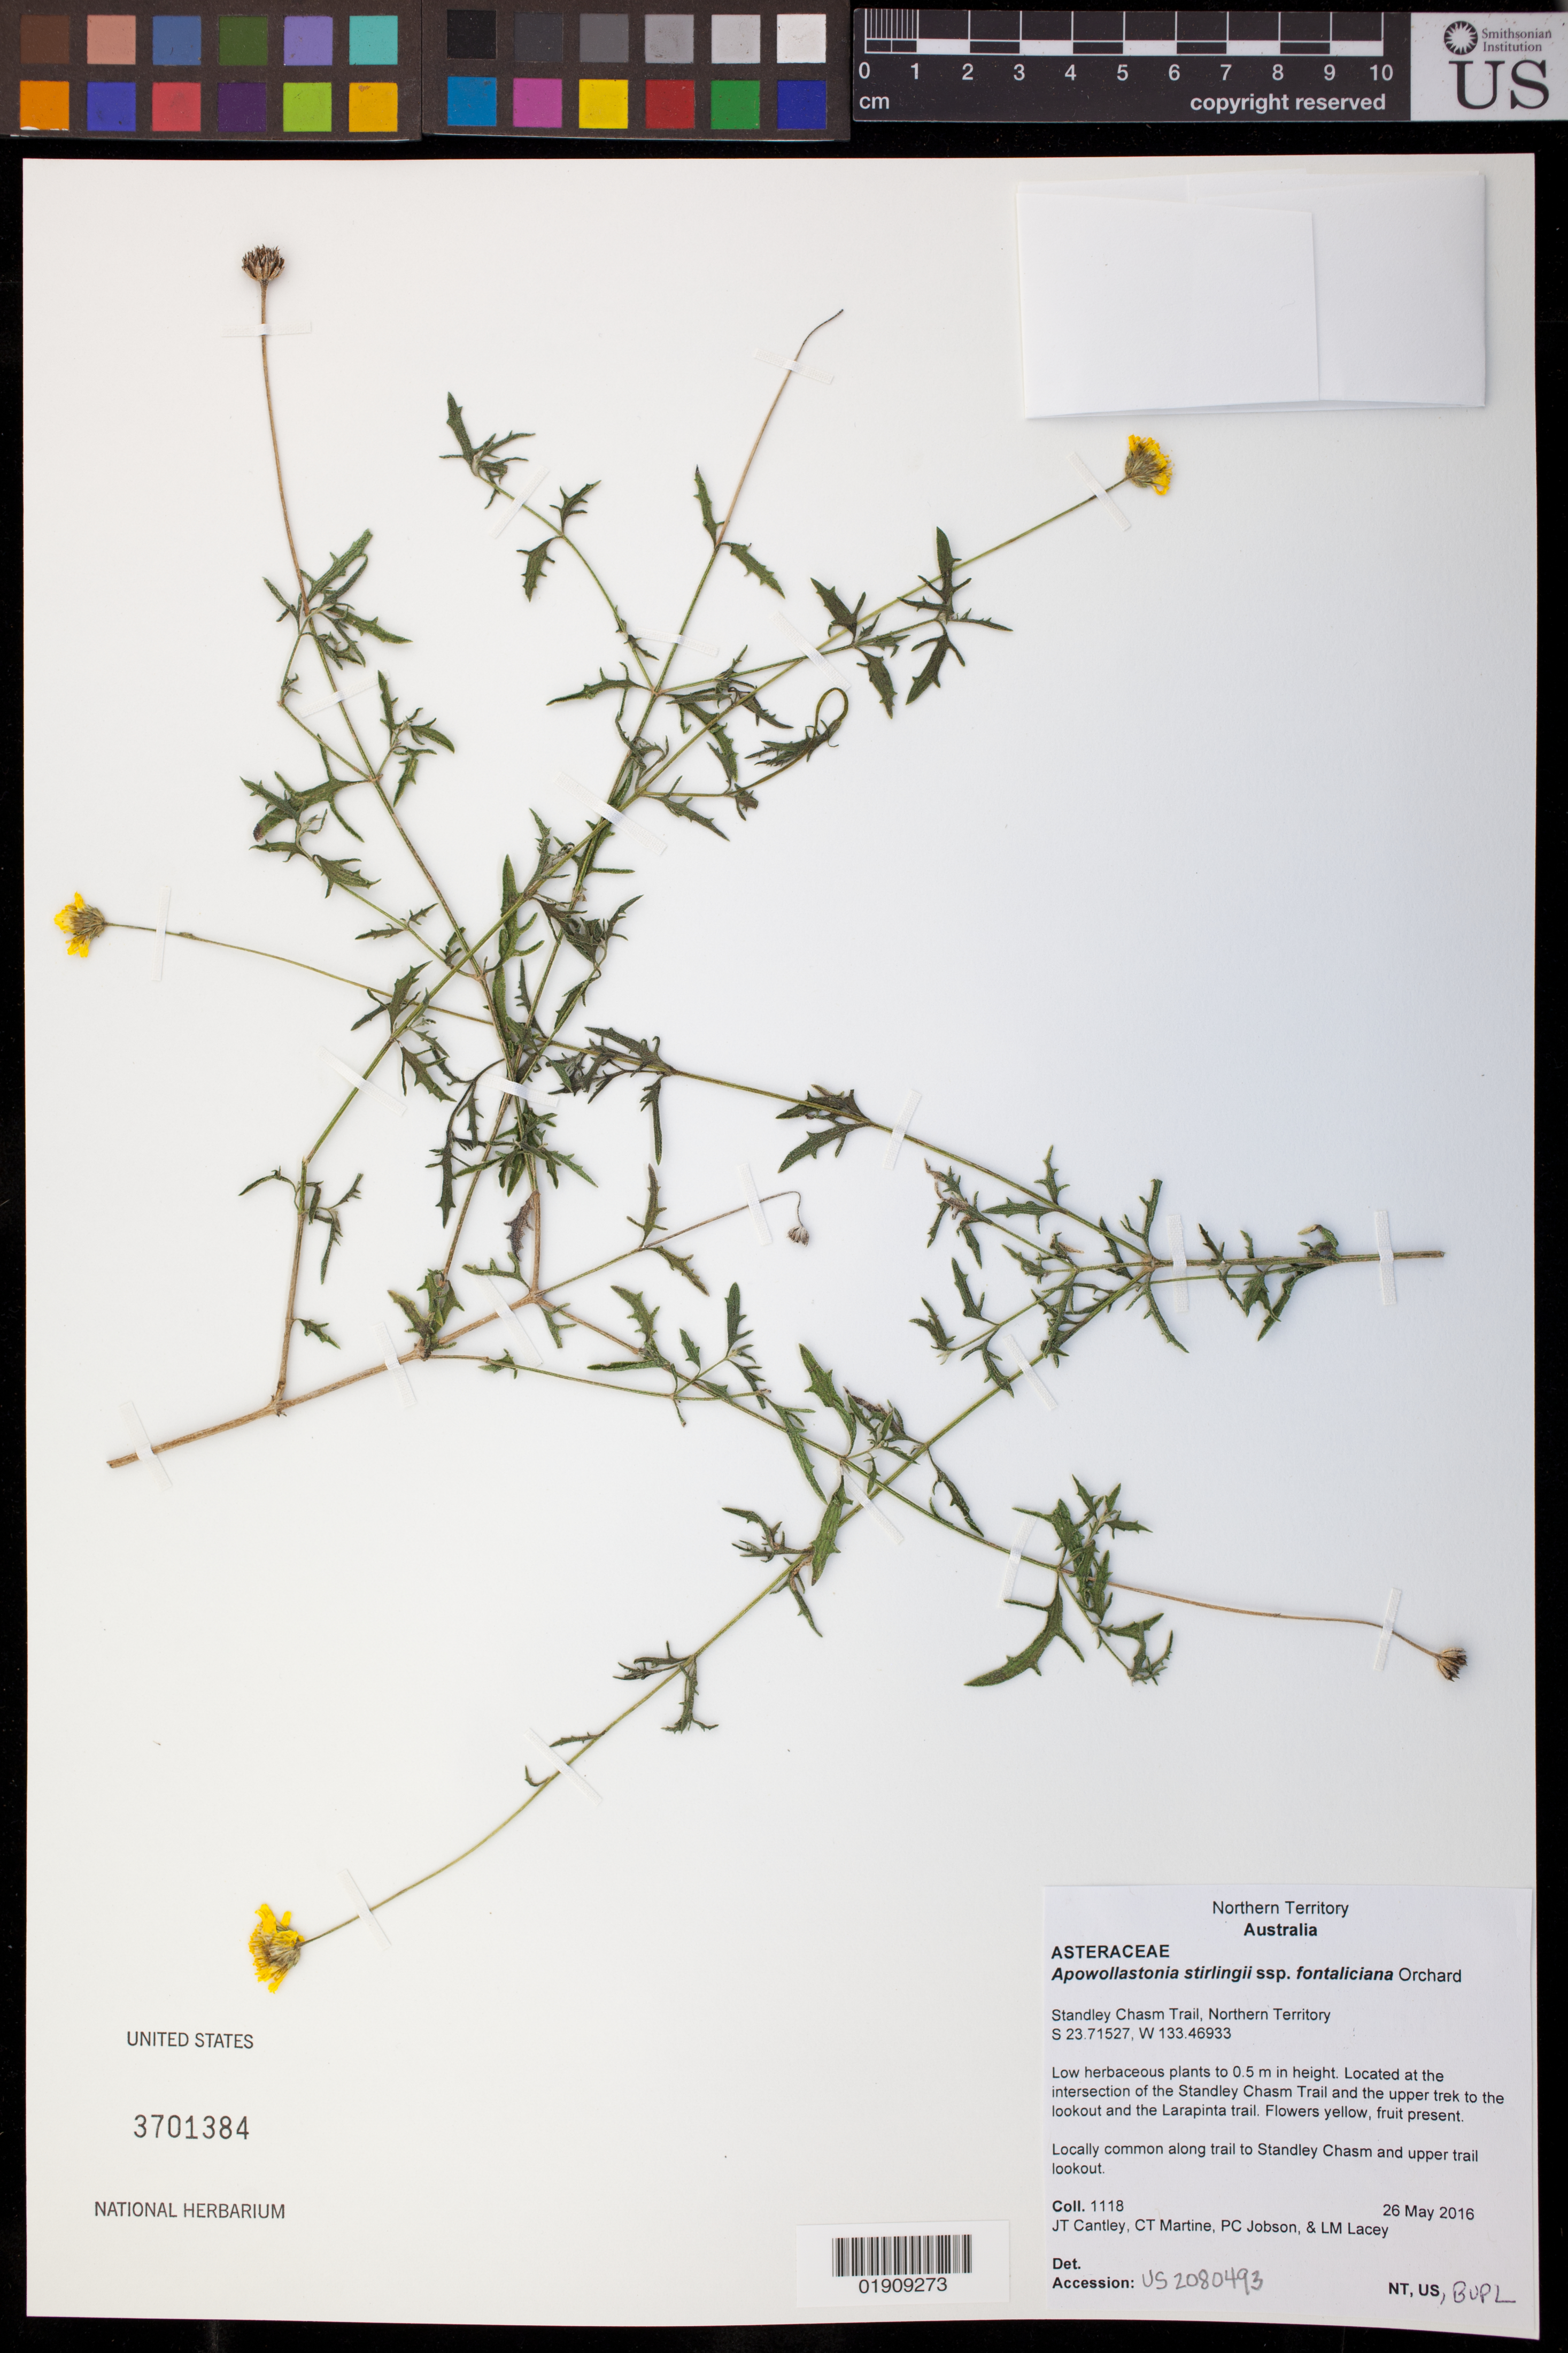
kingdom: Plantae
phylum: Tracheophyta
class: Magnoliopsida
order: Asterales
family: Asteraceae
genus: Apowollastonia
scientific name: Apowollastonia stirlingii subsp. fontaliciana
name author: (L.) Orchard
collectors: J. Cantley, C. Martine, P. Jobson & L. Lacey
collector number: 1118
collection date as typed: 26 May 2016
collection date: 2016-05-26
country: Australia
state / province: Northern Territory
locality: Limmen National Park, Located at the intersection of the Standley Chasm Train and the upper trick to the lookout and the Larapinta trail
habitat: Locally common along trail to Standley Chasm and upper trail lookout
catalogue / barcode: US 3701384